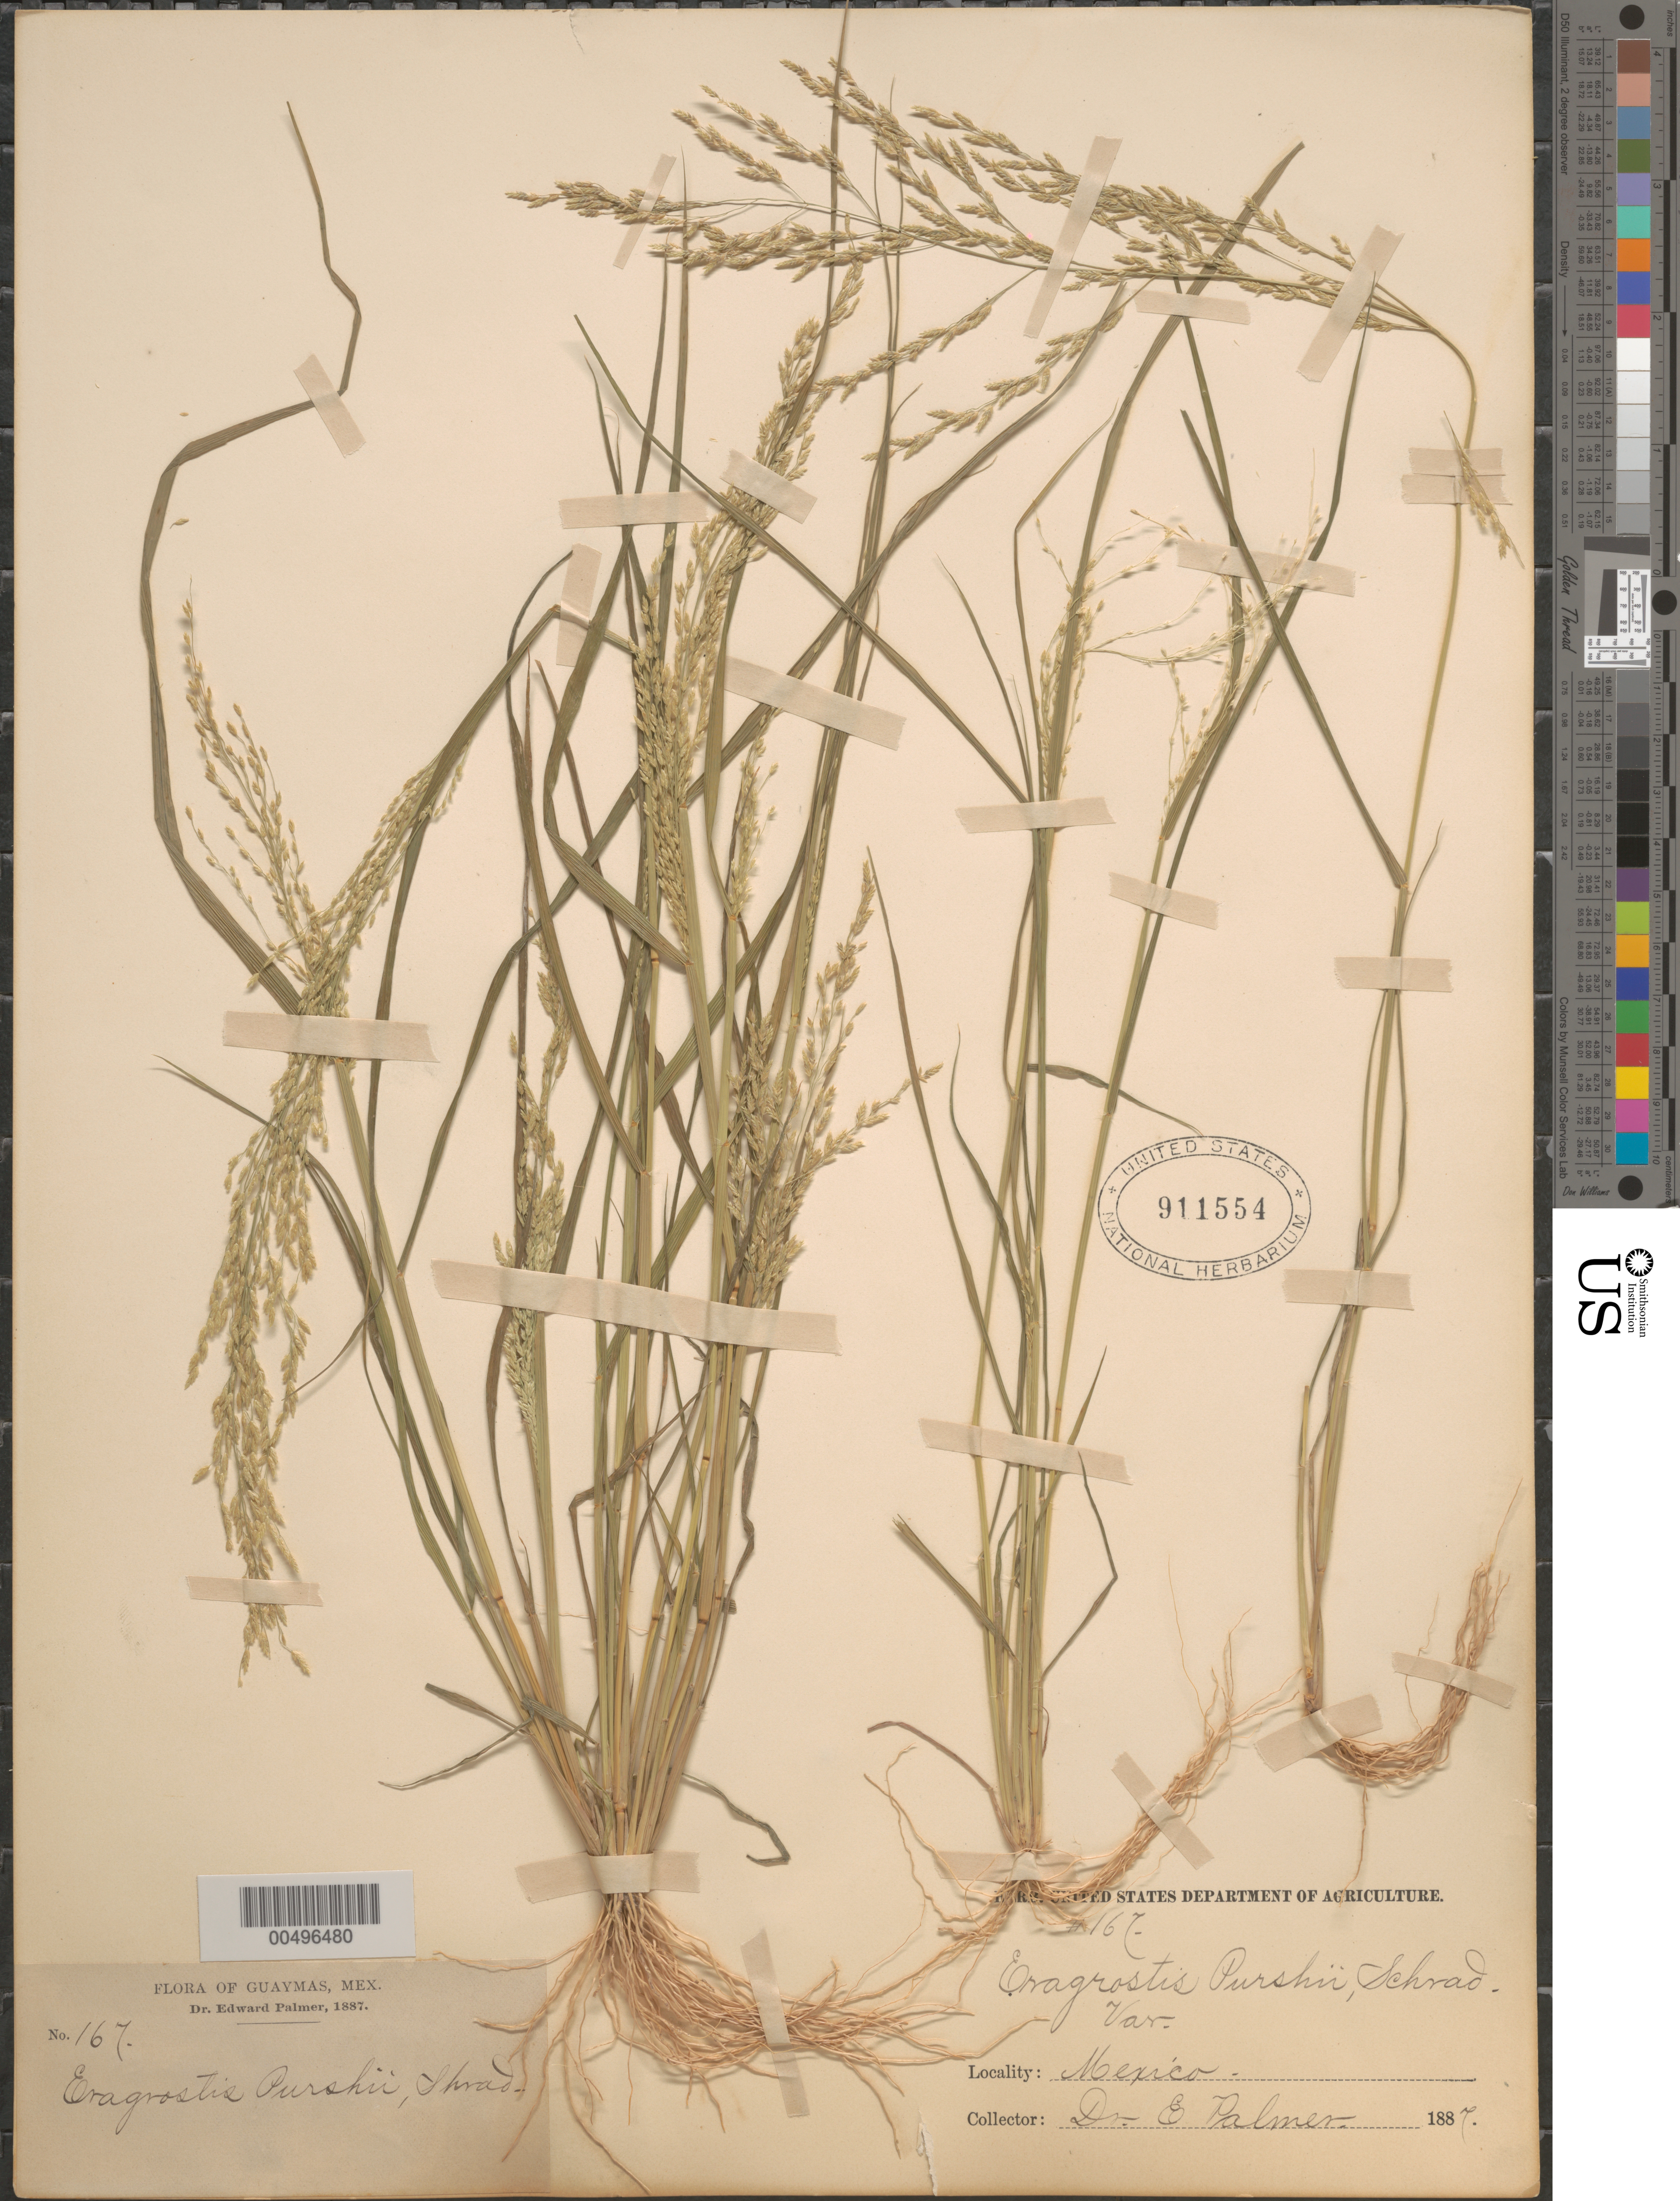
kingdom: Plantae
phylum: Tracheophyta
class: Liliopsida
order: Poales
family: Poaceae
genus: Eragrostis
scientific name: Eragrostis pectinacea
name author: (Michx.) Nees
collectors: E. Palmer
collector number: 167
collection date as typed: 1887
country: Mexico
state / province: Sonora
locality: Guaymas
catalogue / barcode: US 911554